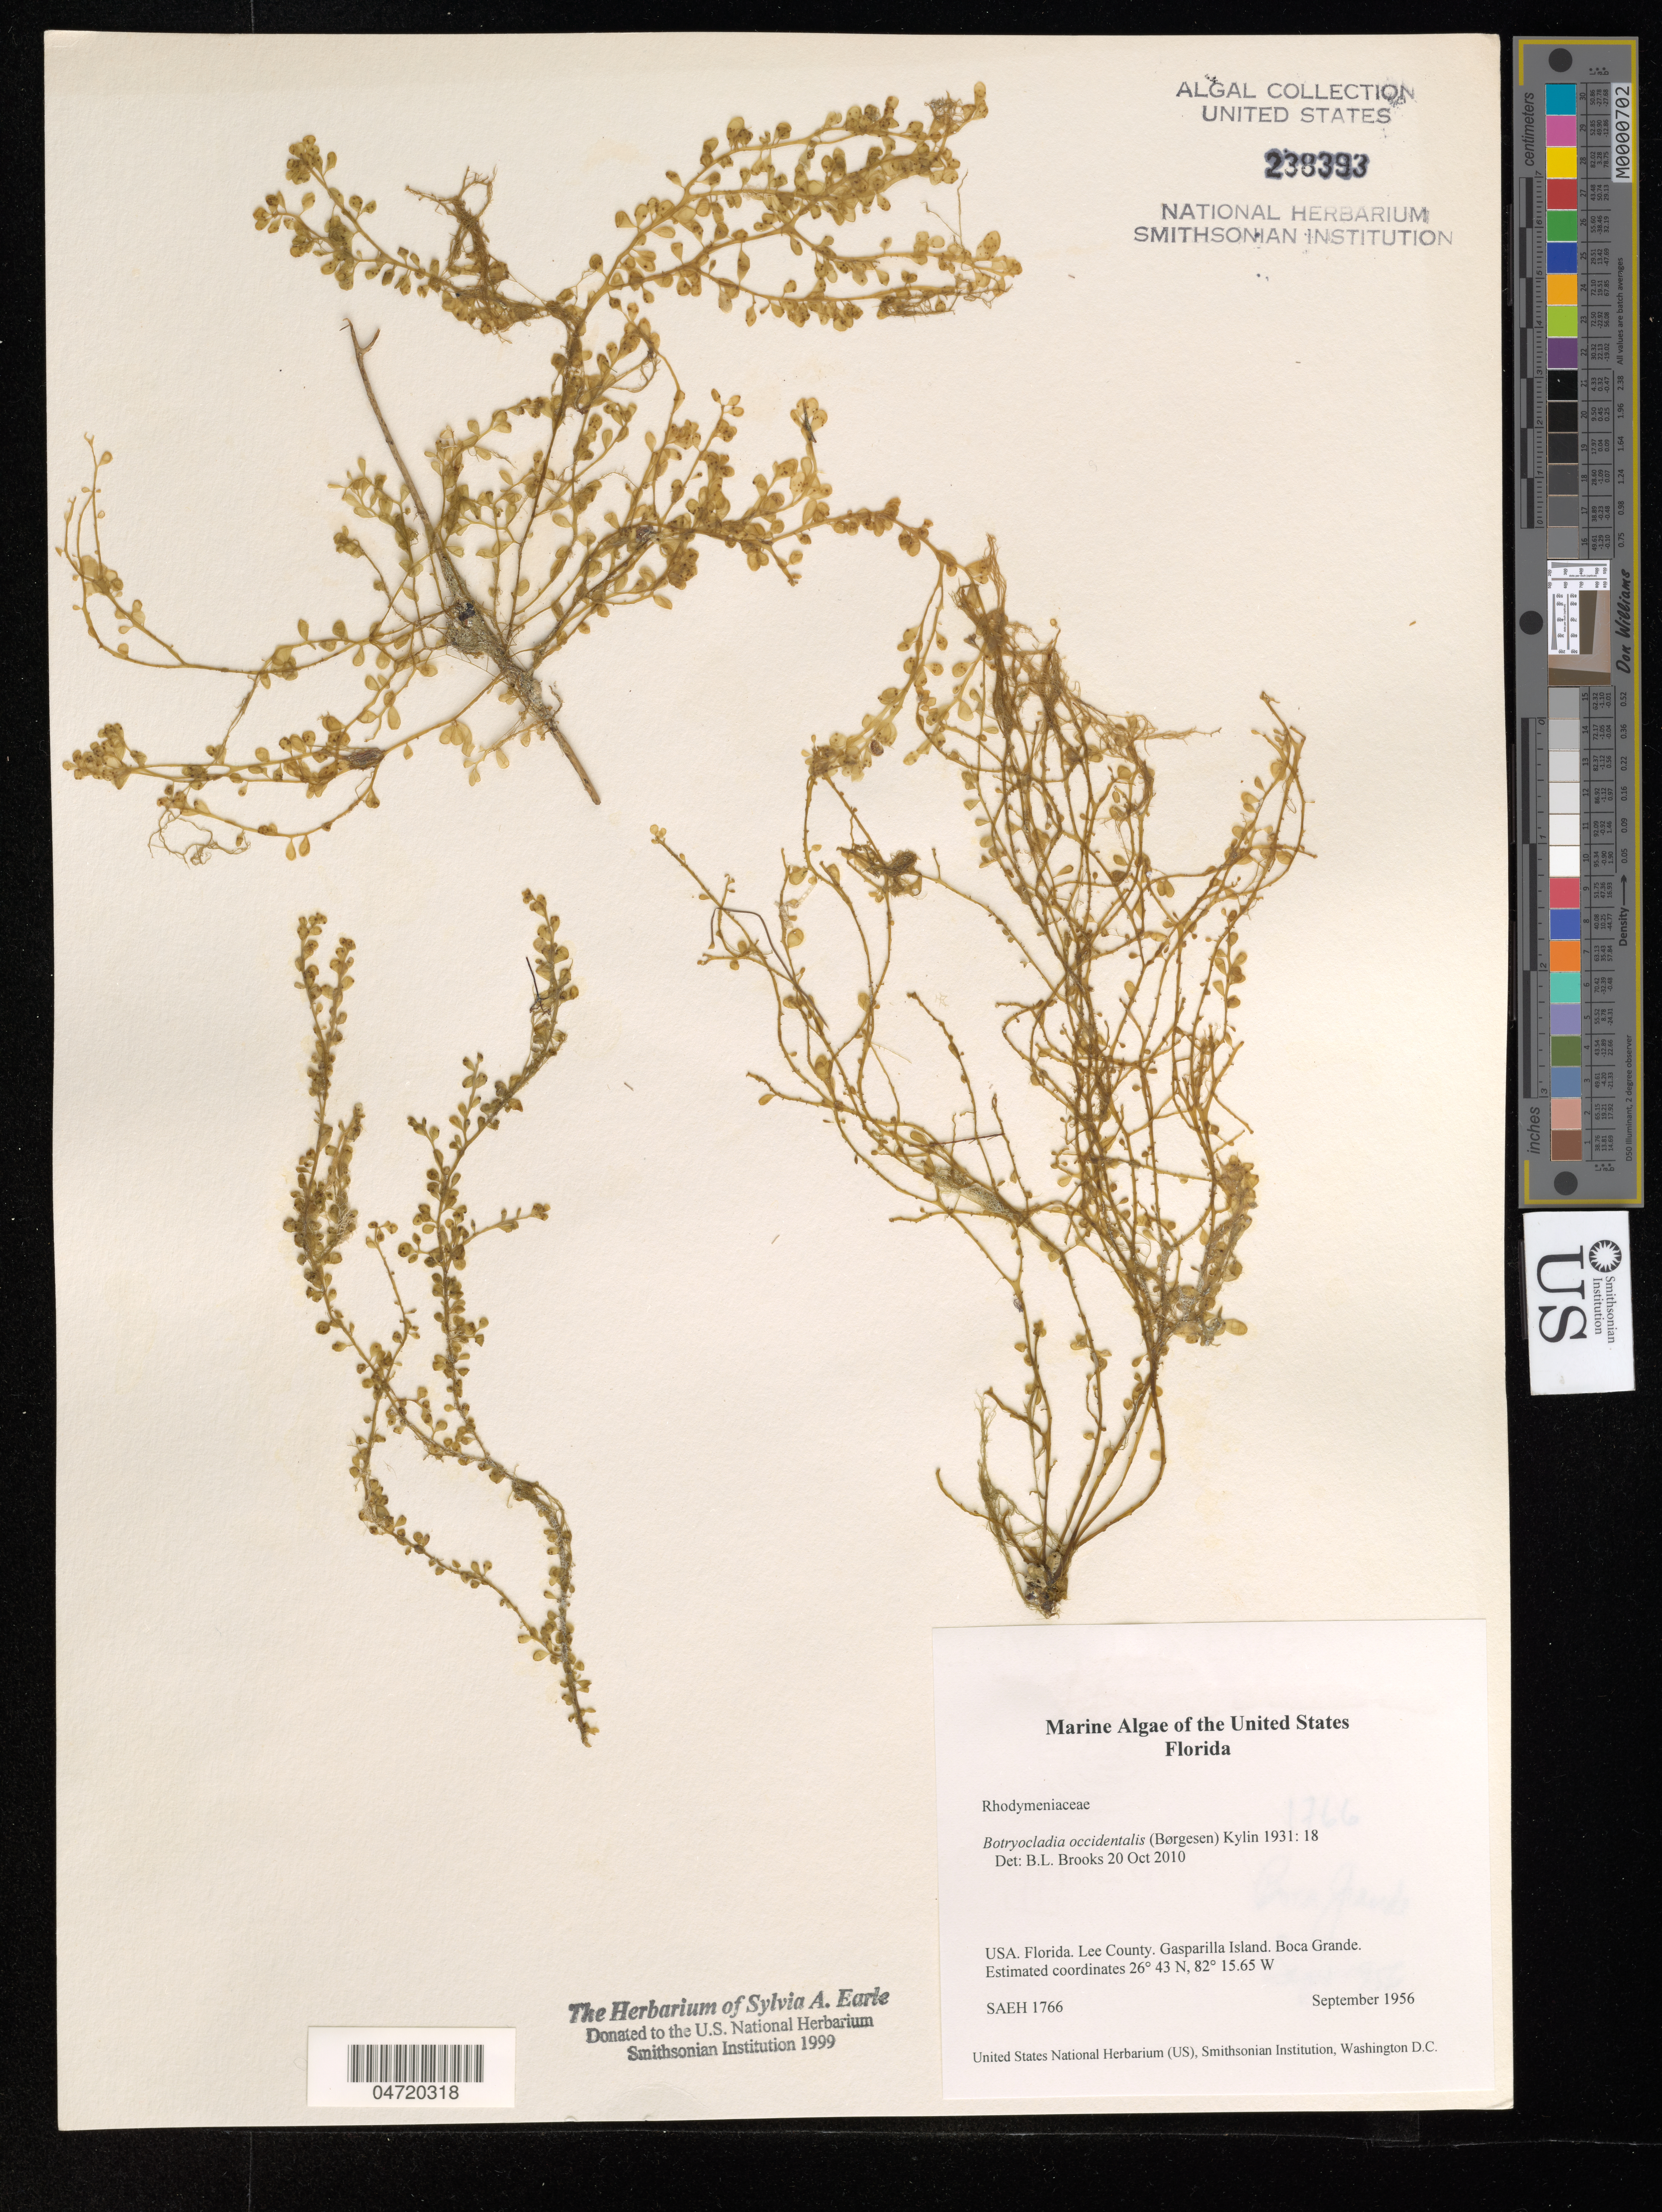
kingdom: Plantae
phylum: Rhodophyta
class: Florideophyceae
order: Rhodymeniales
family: Rhodymeniaceae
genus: Botryocladia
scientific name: Botryocladia occidentalis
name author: (Børgesen) Kylin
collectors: Ex herb. Sylvia A. Earle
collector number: SAEH 1766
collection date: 1956-09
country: United States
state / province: Florida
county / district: Lee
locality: Lee County. Gasparilla Island. Boca Grande.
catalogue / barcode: US 238393